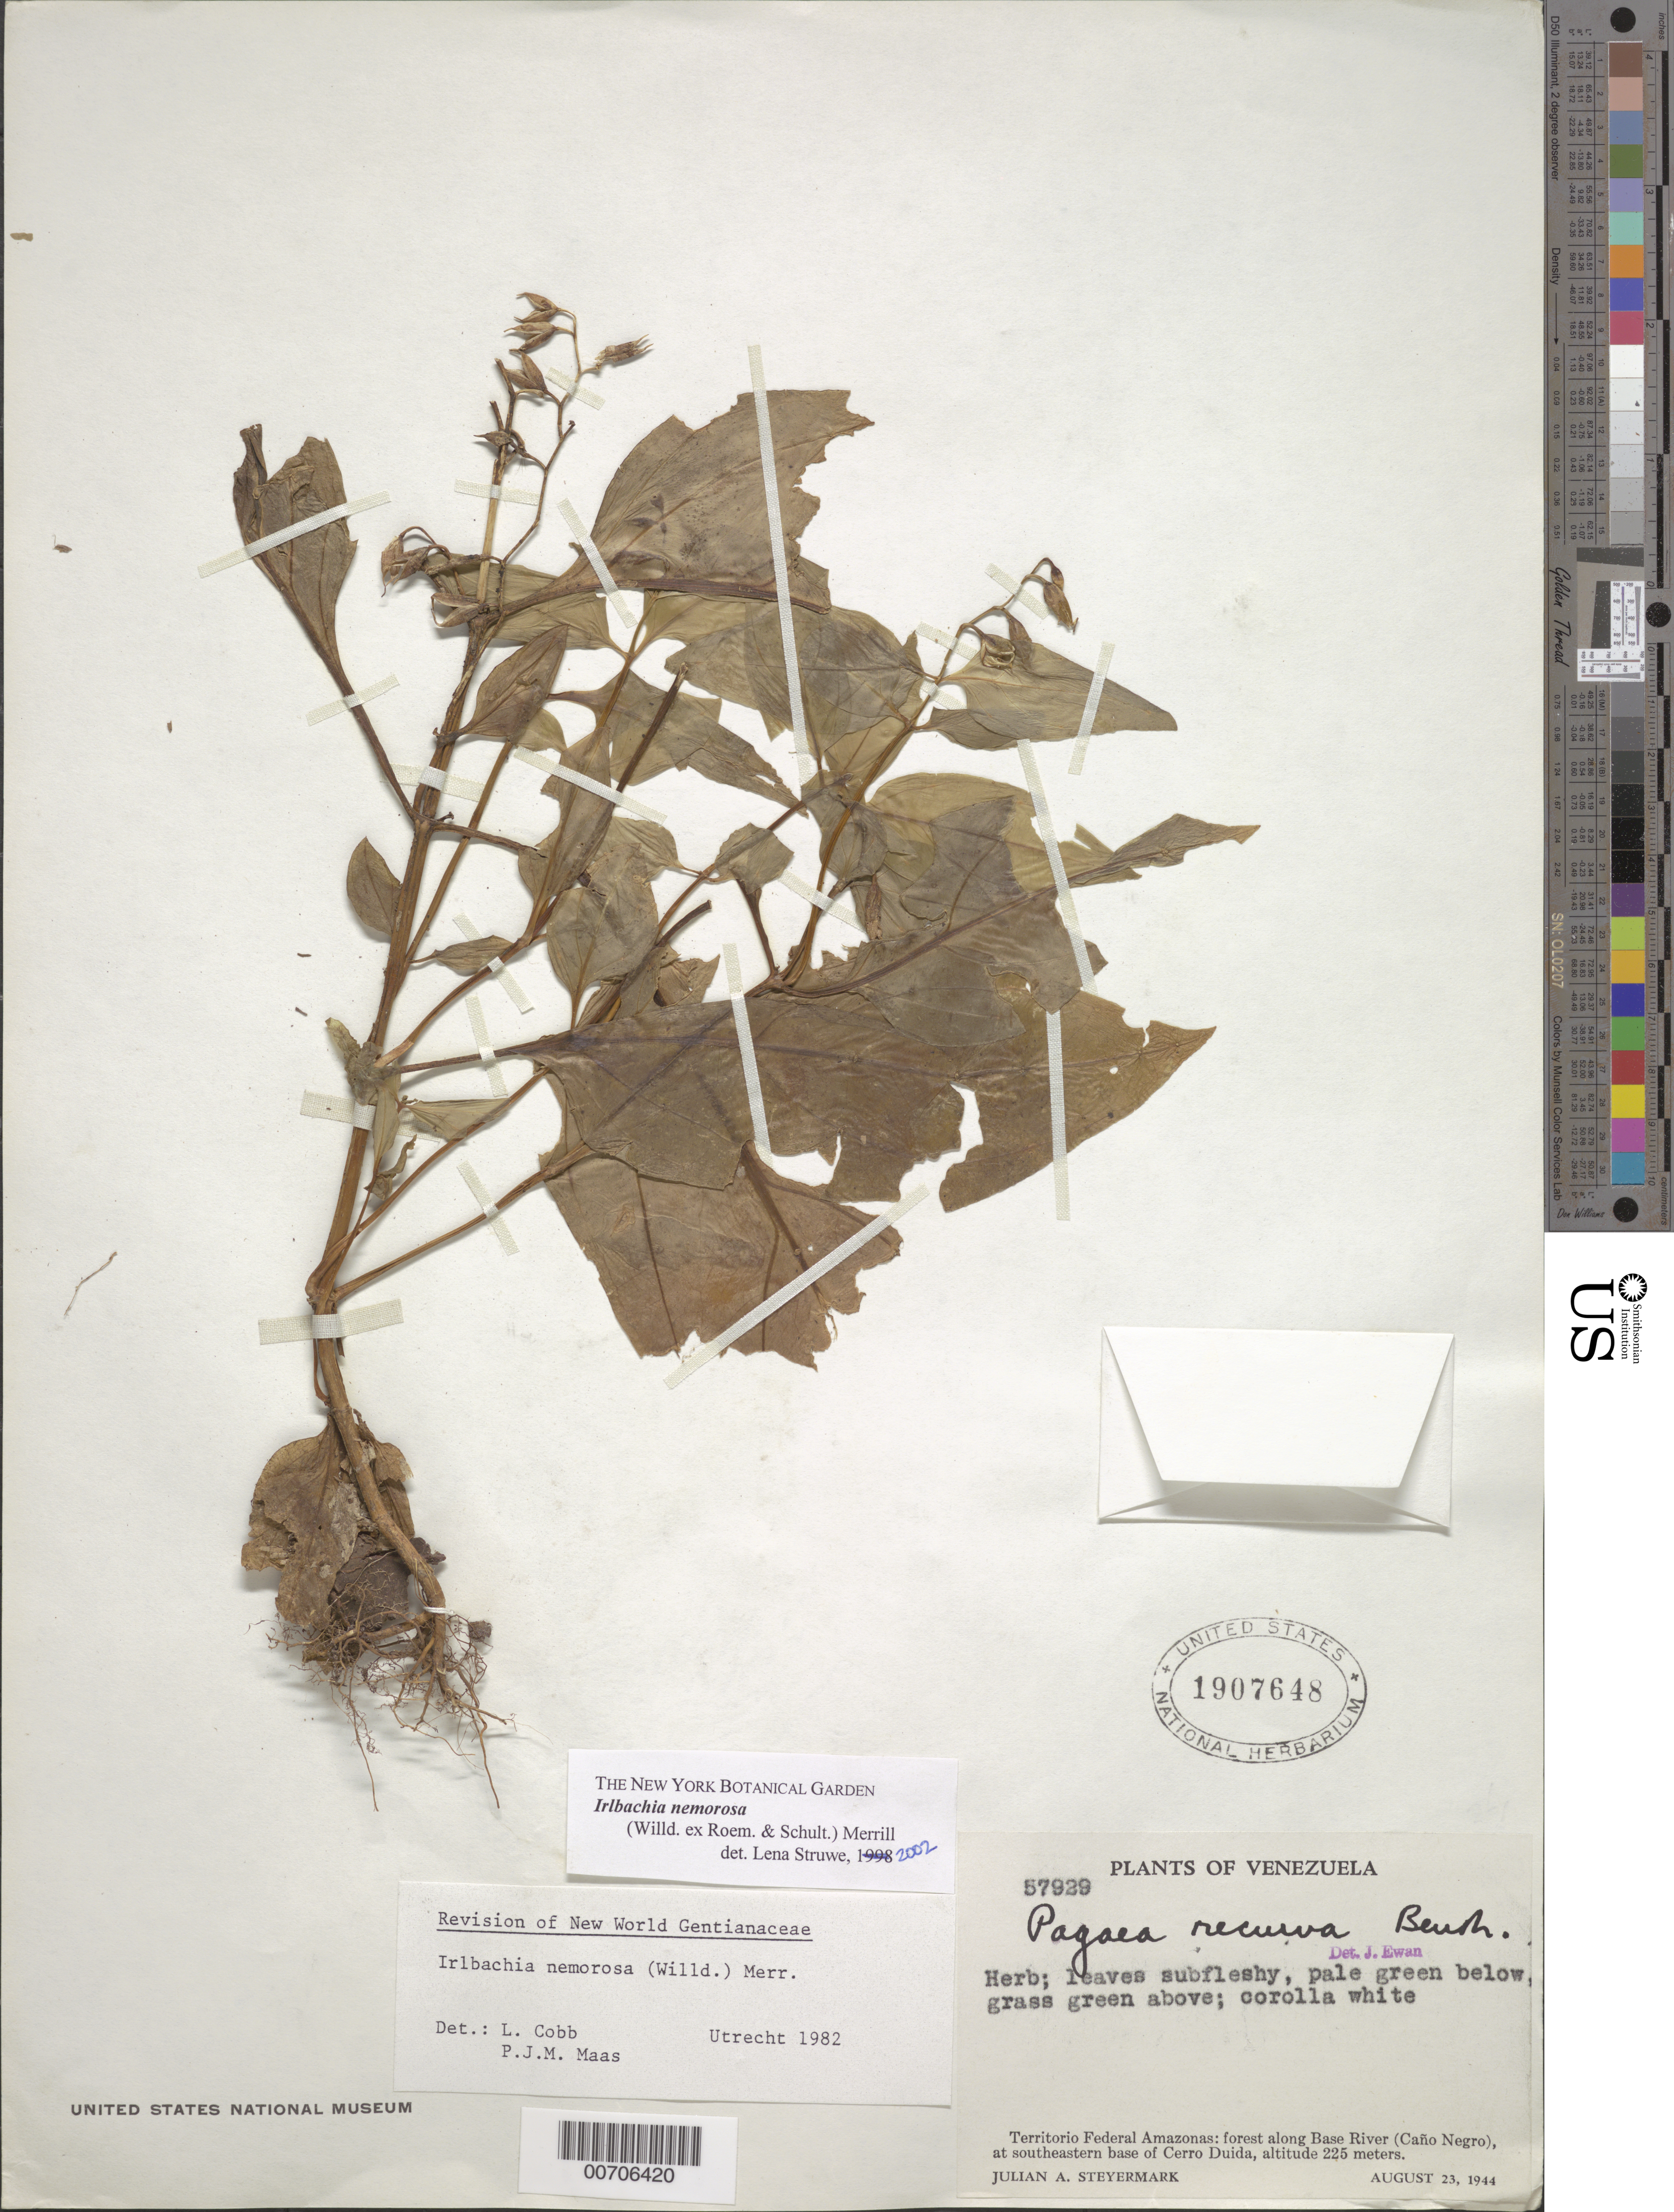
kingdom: Plantae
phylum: Tracheophyta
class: Magnoliopsida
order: Gentianales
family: Gentianaceae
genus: Irlbachia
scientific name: Irlbachia nemorosa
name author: (Willd. ex Roem. & Schult.) Merr.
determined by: Struwe, L.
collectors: J. Steyermark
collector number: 57929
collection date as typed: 23-Aug-44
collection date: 1944-08-23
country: Venezuela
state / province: Amazonas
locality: Cerro Duida, SE base; Caño Negro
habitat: Forest along river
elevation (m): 225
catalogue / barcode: US 1907648